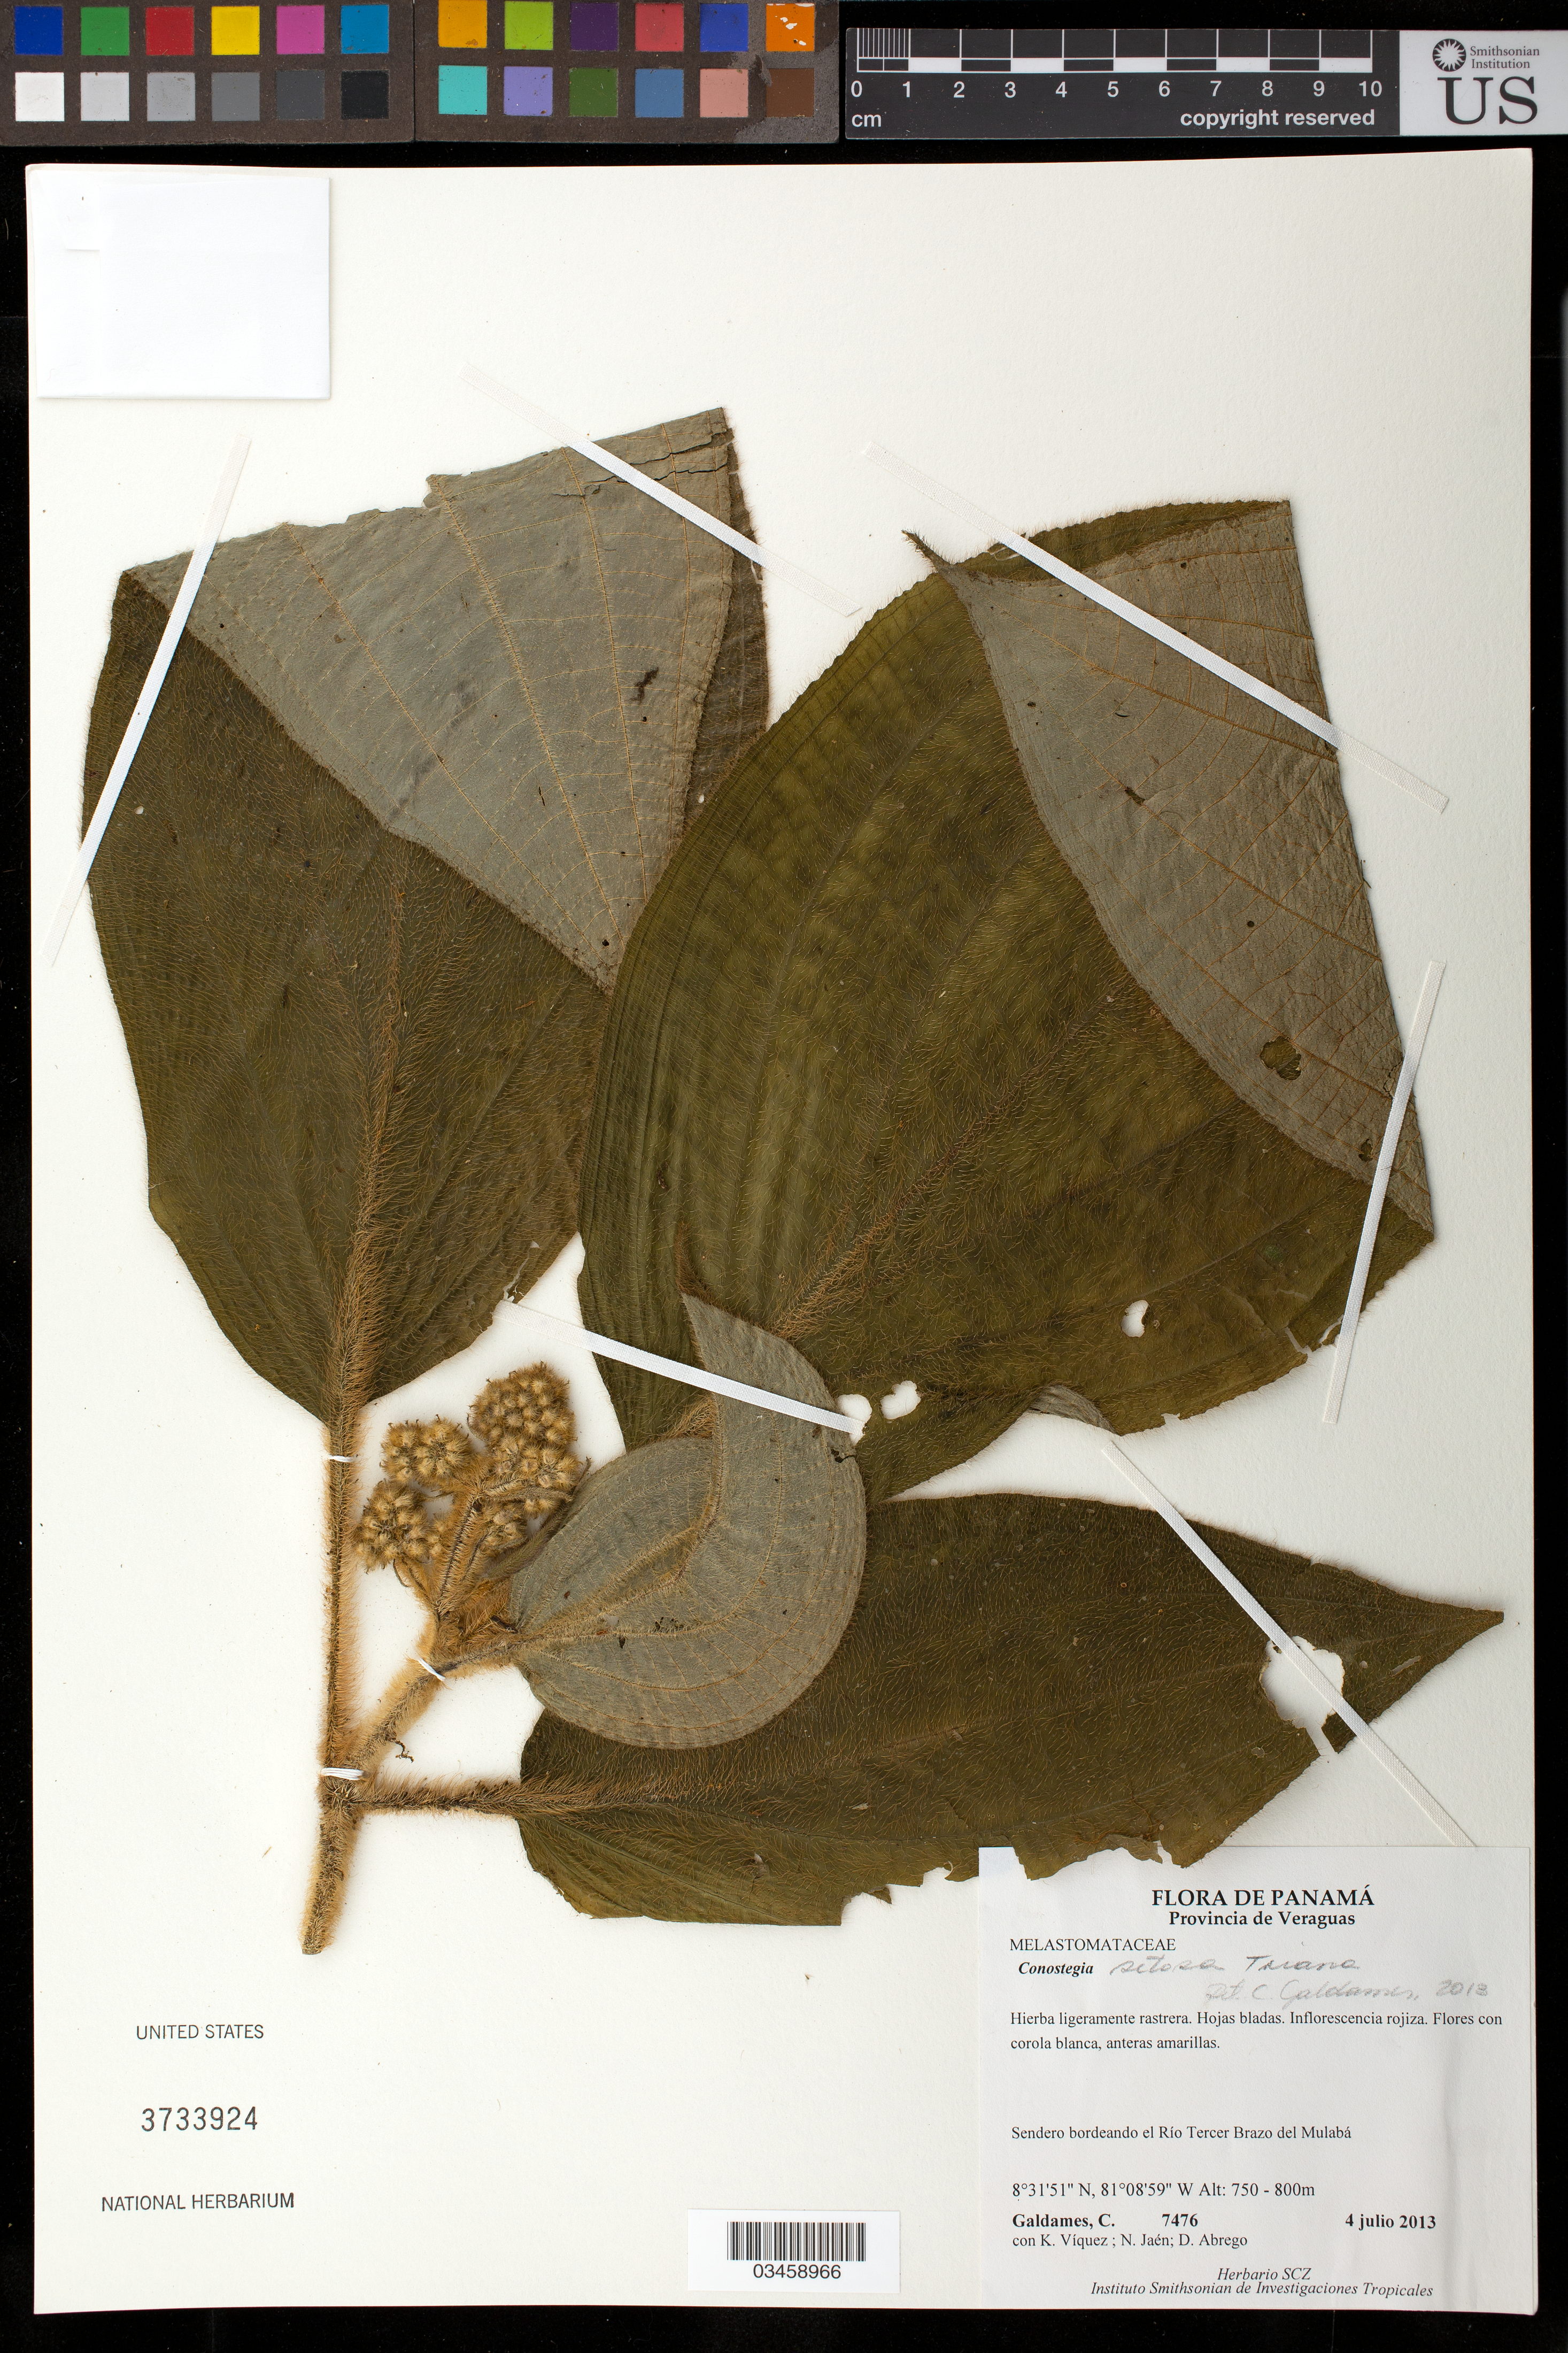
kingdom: Plantae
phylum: Tracheophyta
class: Magnoliopsida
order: Myrtales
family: Melastomataceae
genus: Miconia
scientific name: Miconia conosetosa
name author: Michelang.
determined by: Strong, Mark T., (BOT), Smithsonian Institution - National Museum of Natural History (UNITED STATES)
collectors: C. Galdames, K. Viquez, N. Jaén & D. Abrego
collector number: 7476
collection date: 2013-07-04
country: Panama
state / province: Veraguas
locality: Sendero bordeando el Rio Tercer Brazo del Mulaba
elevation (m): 750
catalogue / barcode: US 3733924